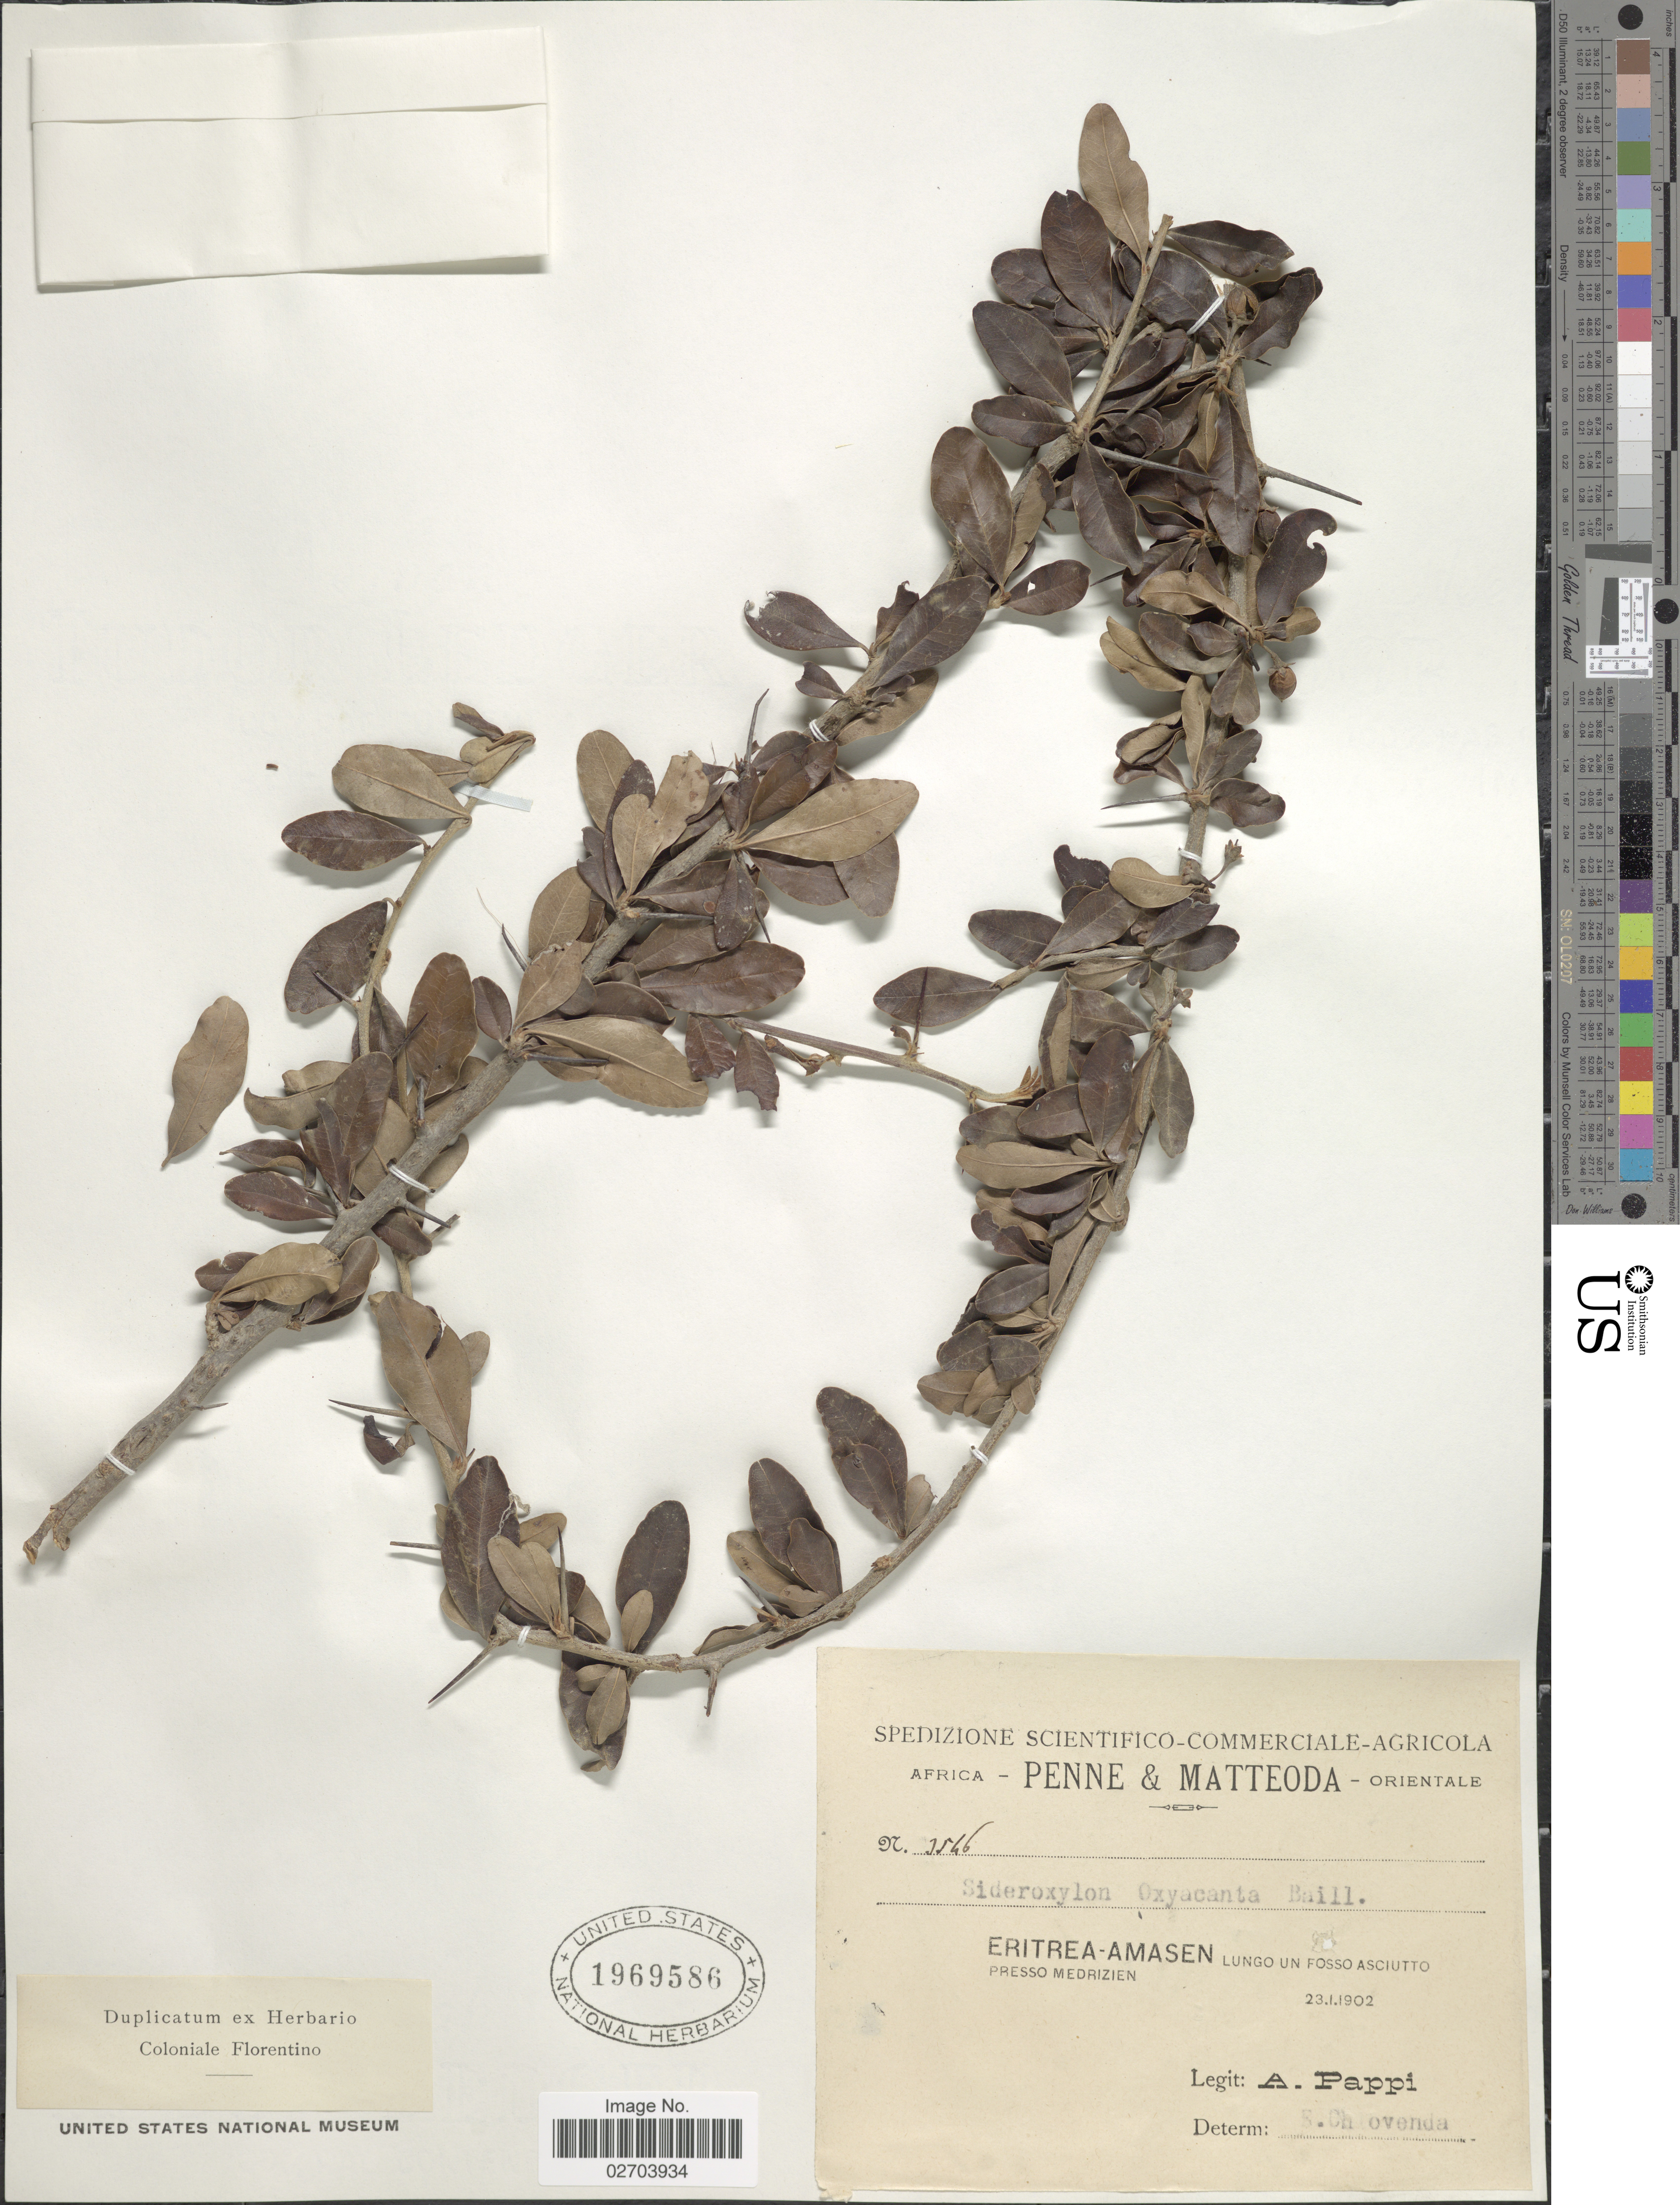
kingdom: Plantae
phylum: Tracheophyta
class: Magnoliopsida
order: Ericales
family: Sapotaceae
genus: Sideroxylon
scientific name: Sideroxylon oxyacanthum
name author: Baill.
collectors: A. Pappi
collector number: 3546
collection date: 1902-01-23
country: Eritrea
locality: Eritrea-Amasen lungo un fosso asciutto presso medrizien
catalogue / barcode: US 1969586